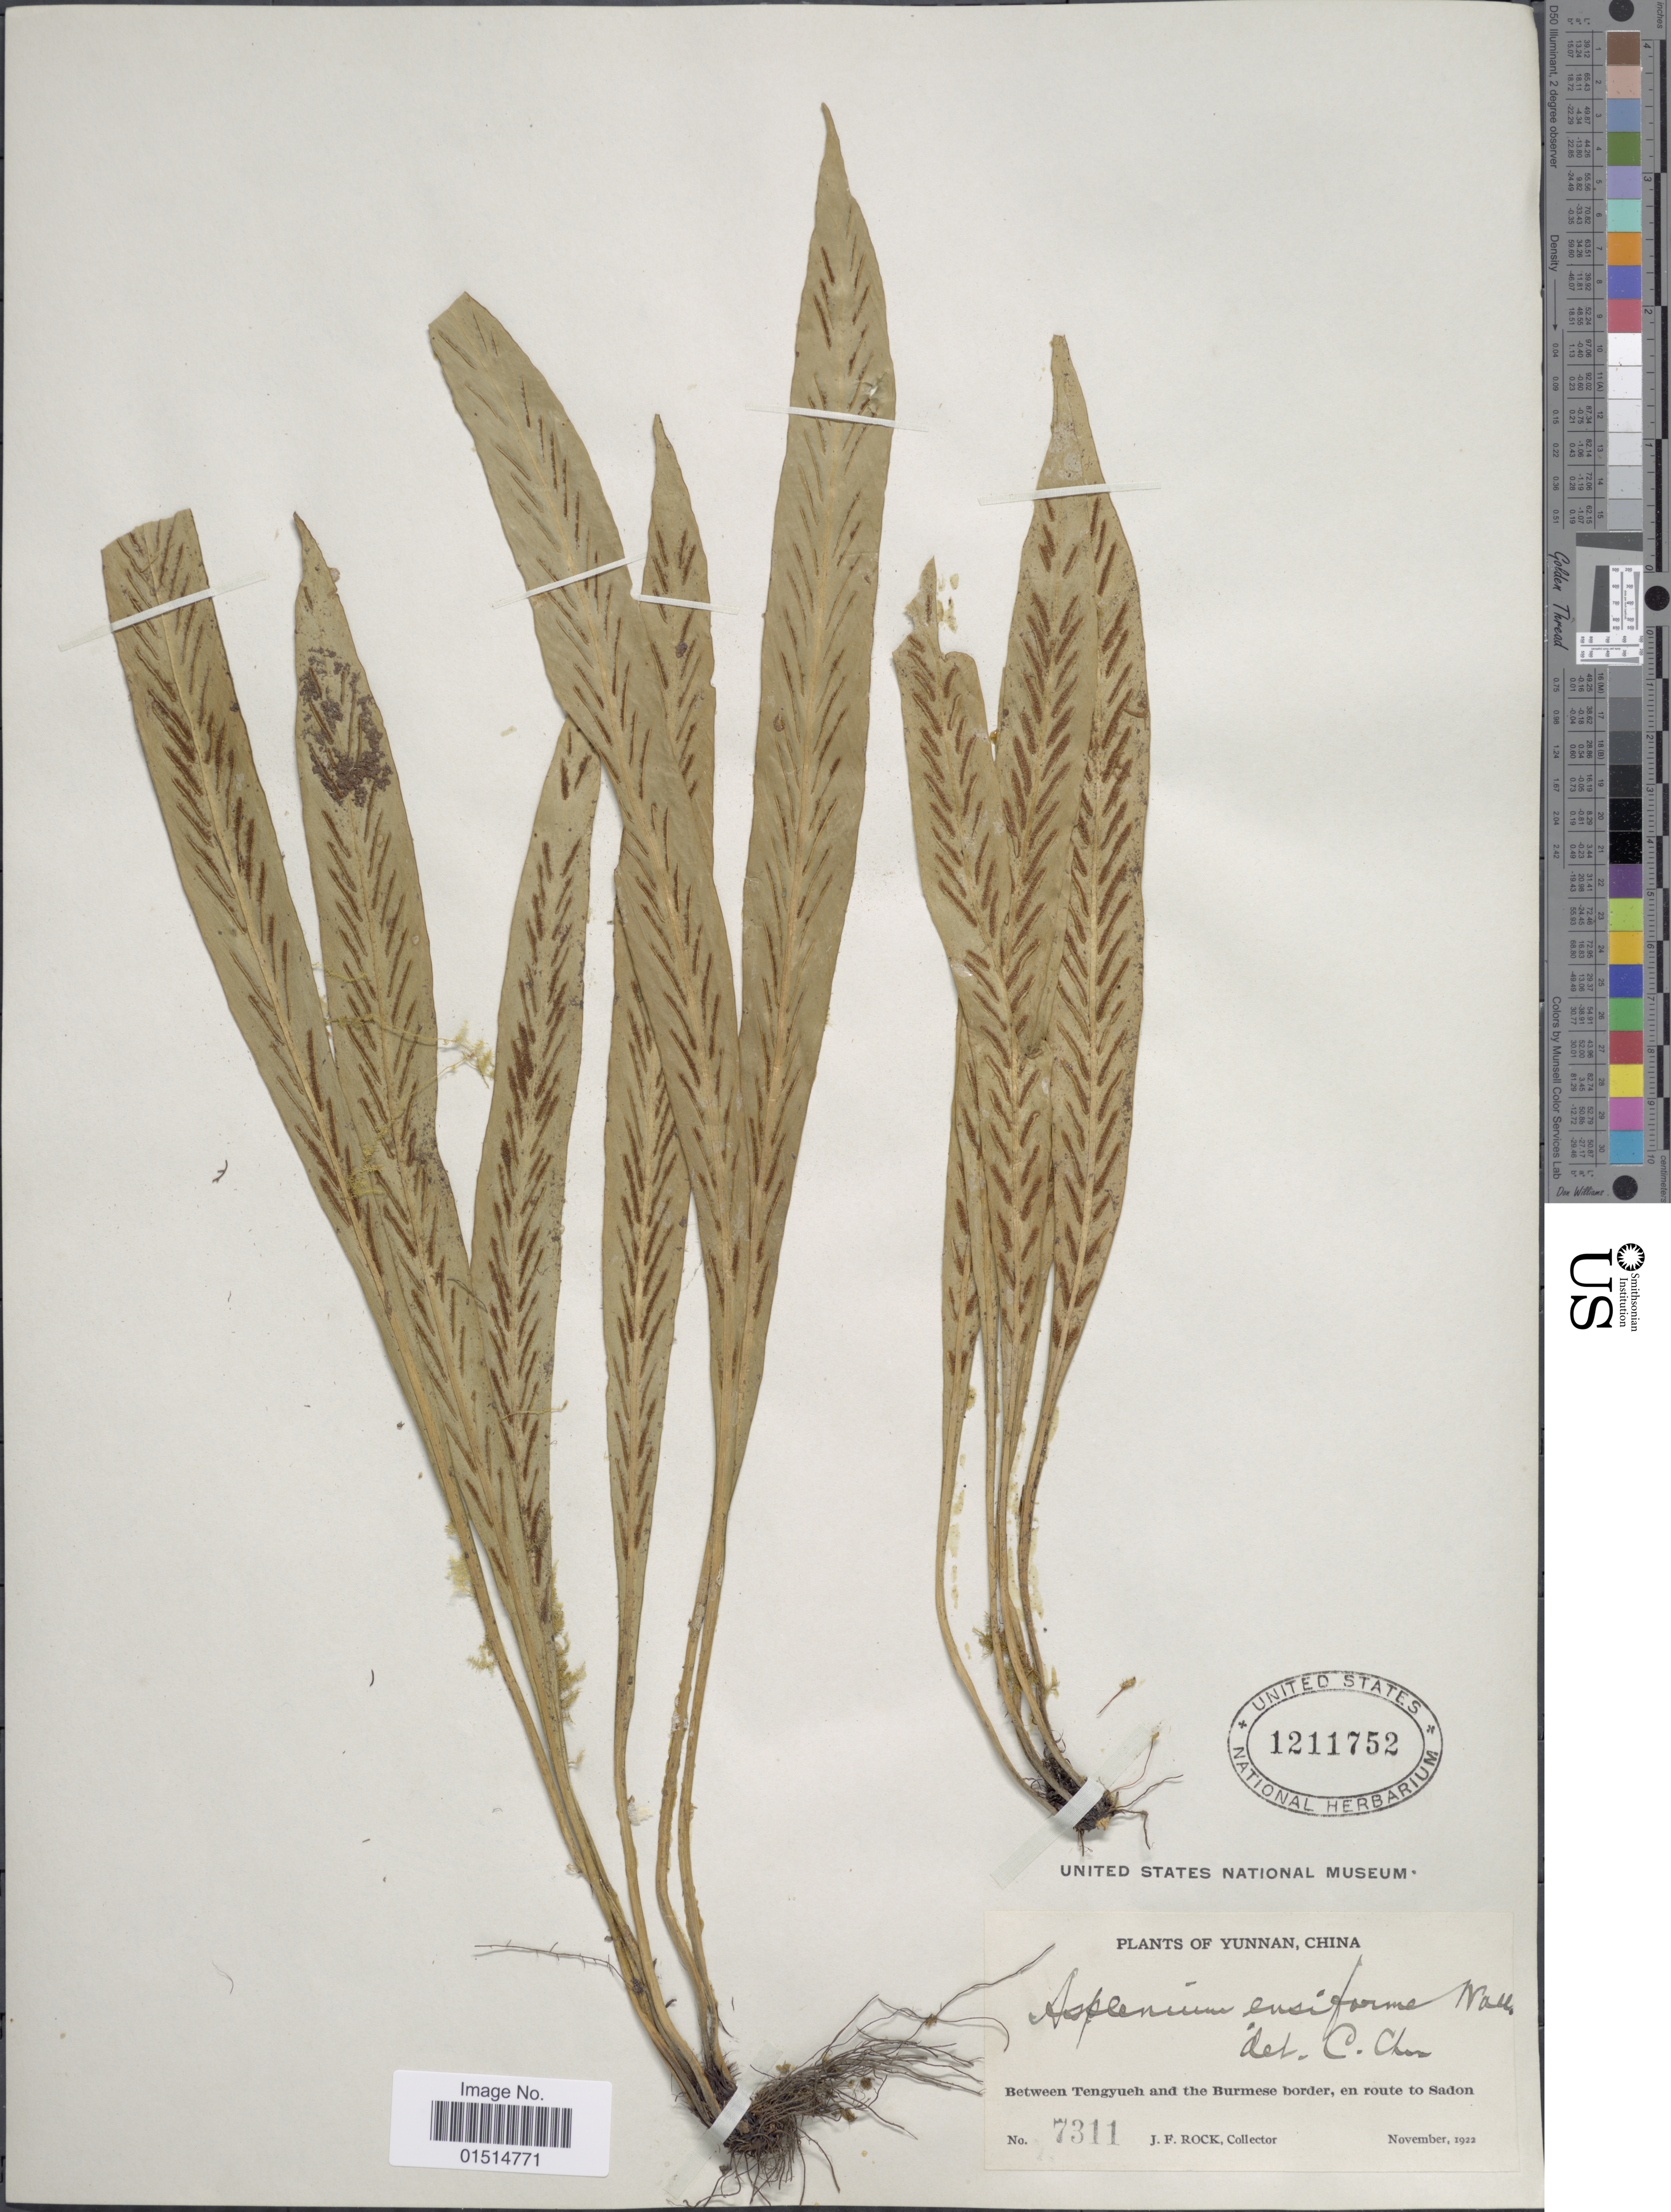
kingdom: Plantae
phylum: Tracheophyta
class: Polypodiopsida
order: Polypodiales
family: Aspleniaceae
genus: Asplenium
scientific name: Asplenium ensiforme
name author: Wall. ex Hook. & Grev.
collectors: J. Rock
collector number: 7311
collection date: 1922-11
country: China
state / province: Yunnan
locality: Between Tengyueh and the Burmese border, en route to Sadon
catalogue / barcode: US 1211752